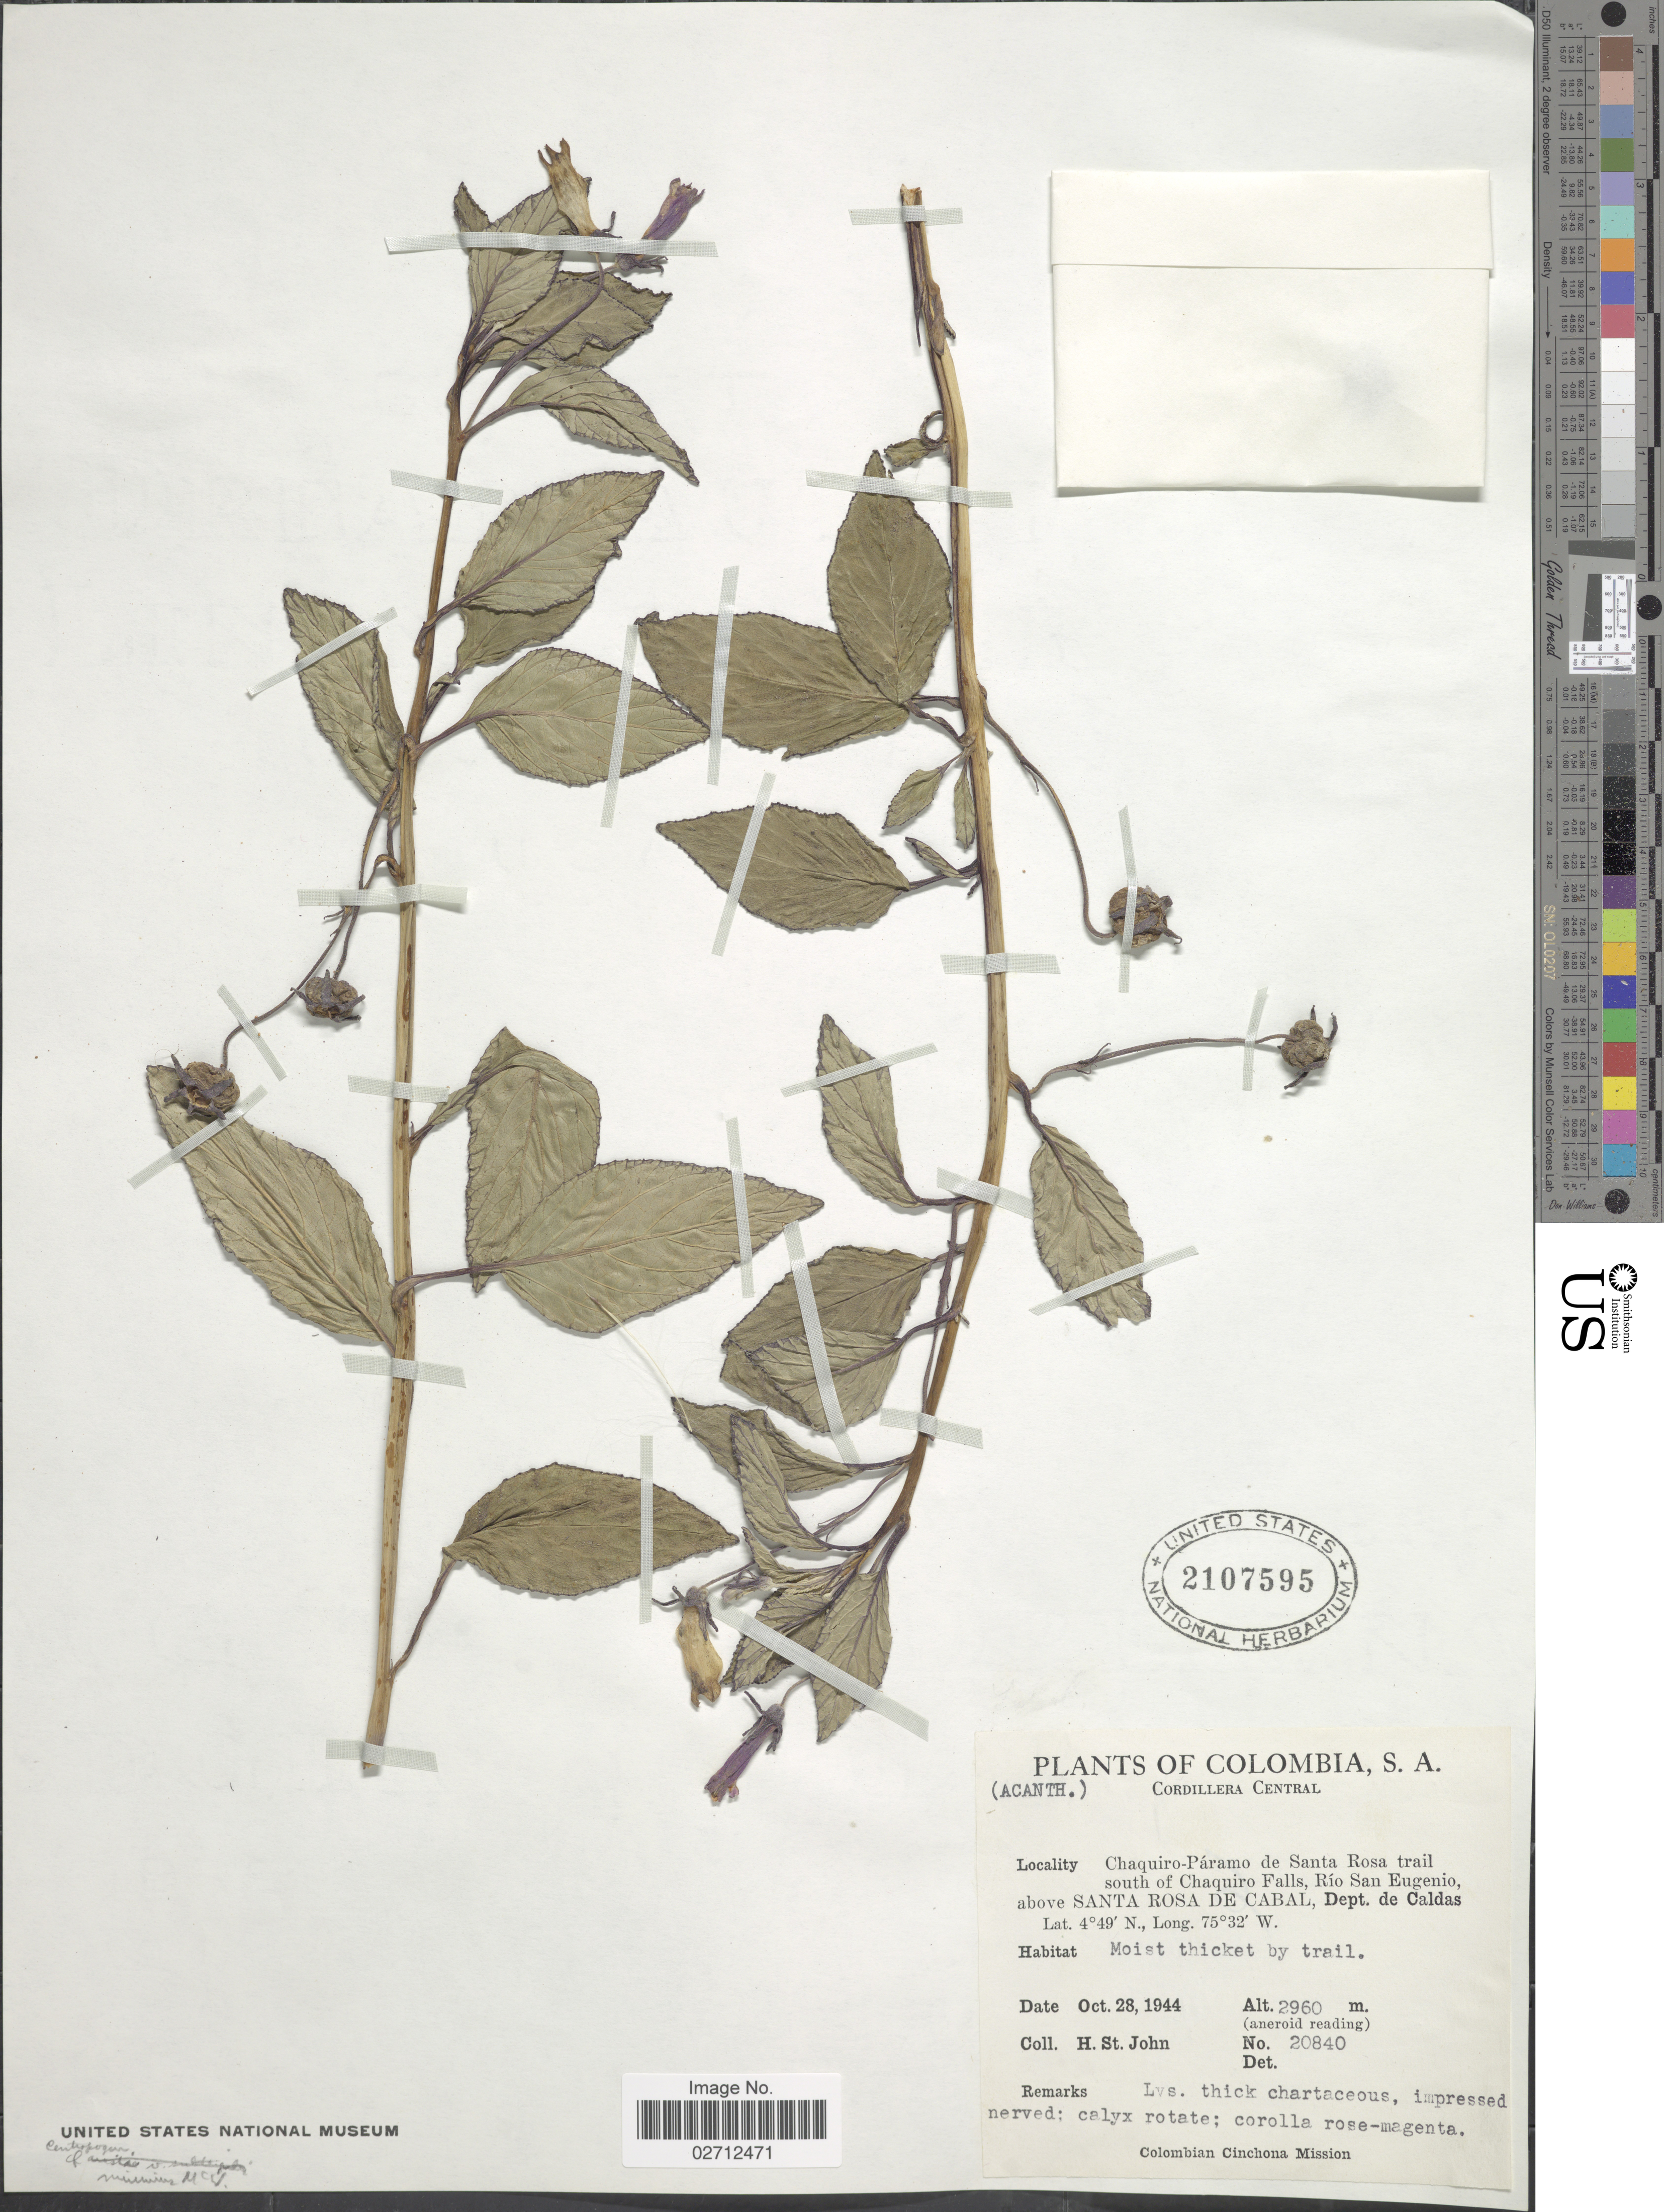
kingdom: Plantae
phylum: Tracheophyta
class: Magnoliopsida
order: Asterales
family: Campanulaceae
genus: Centropogon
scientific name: Centropogon minimus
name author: McVaugh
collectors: H. St. John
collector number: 20840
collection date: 1944-10-28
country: Colombia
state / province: Caldas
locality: Cordillera Central, Chaquiro-Páramo de Santa Rosa trail south of Chaquiro Falls, Río San Eugenio, above Santa Rosa de Cabal, Dept. de Caldas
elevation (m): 2960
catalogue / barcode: US 2107595